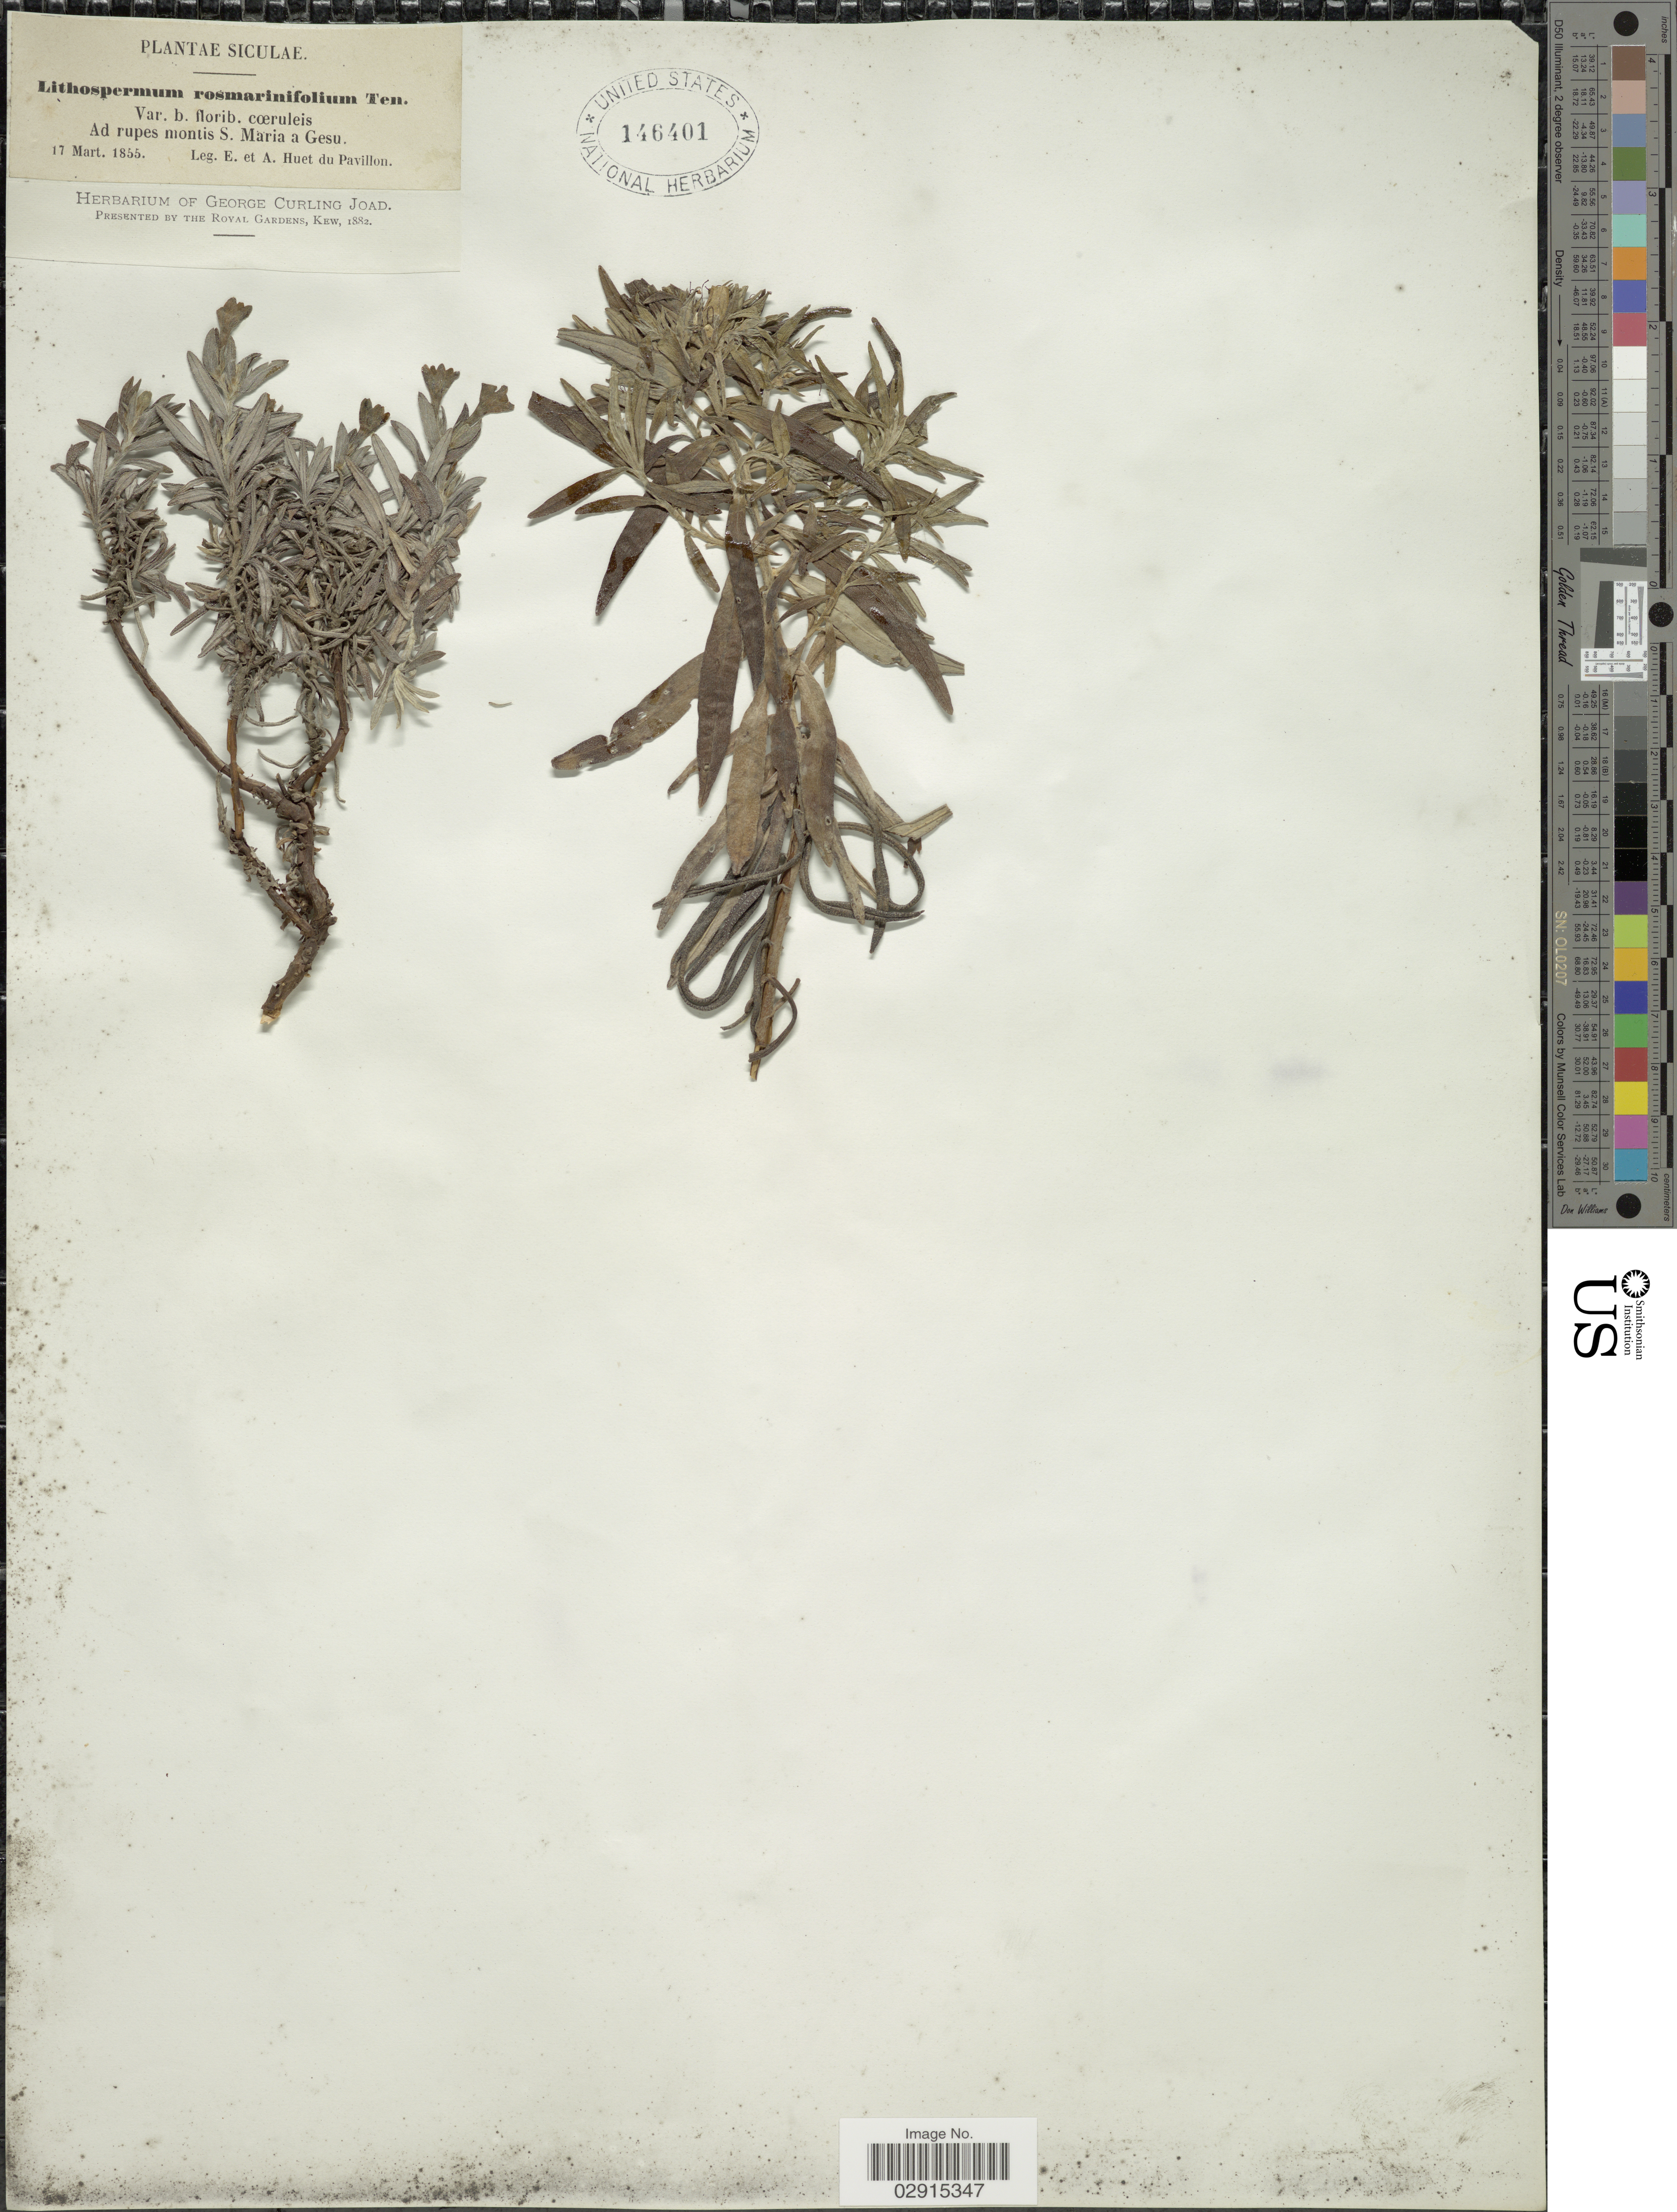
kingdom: Plantae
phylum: Tracheophyta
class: Magnoliopsida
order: Boraginales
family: Boraginaceae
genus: Lithospermum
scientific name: Lithospermum rosmarinifolium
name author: Sessé & Moc.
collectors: E. Huet du Pavillon & A. Huet du Pavillon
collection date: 1855-03-17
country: Italy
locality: Ad rupes montis S. Maria a Gesu. Siculae.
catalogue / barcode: US 146401